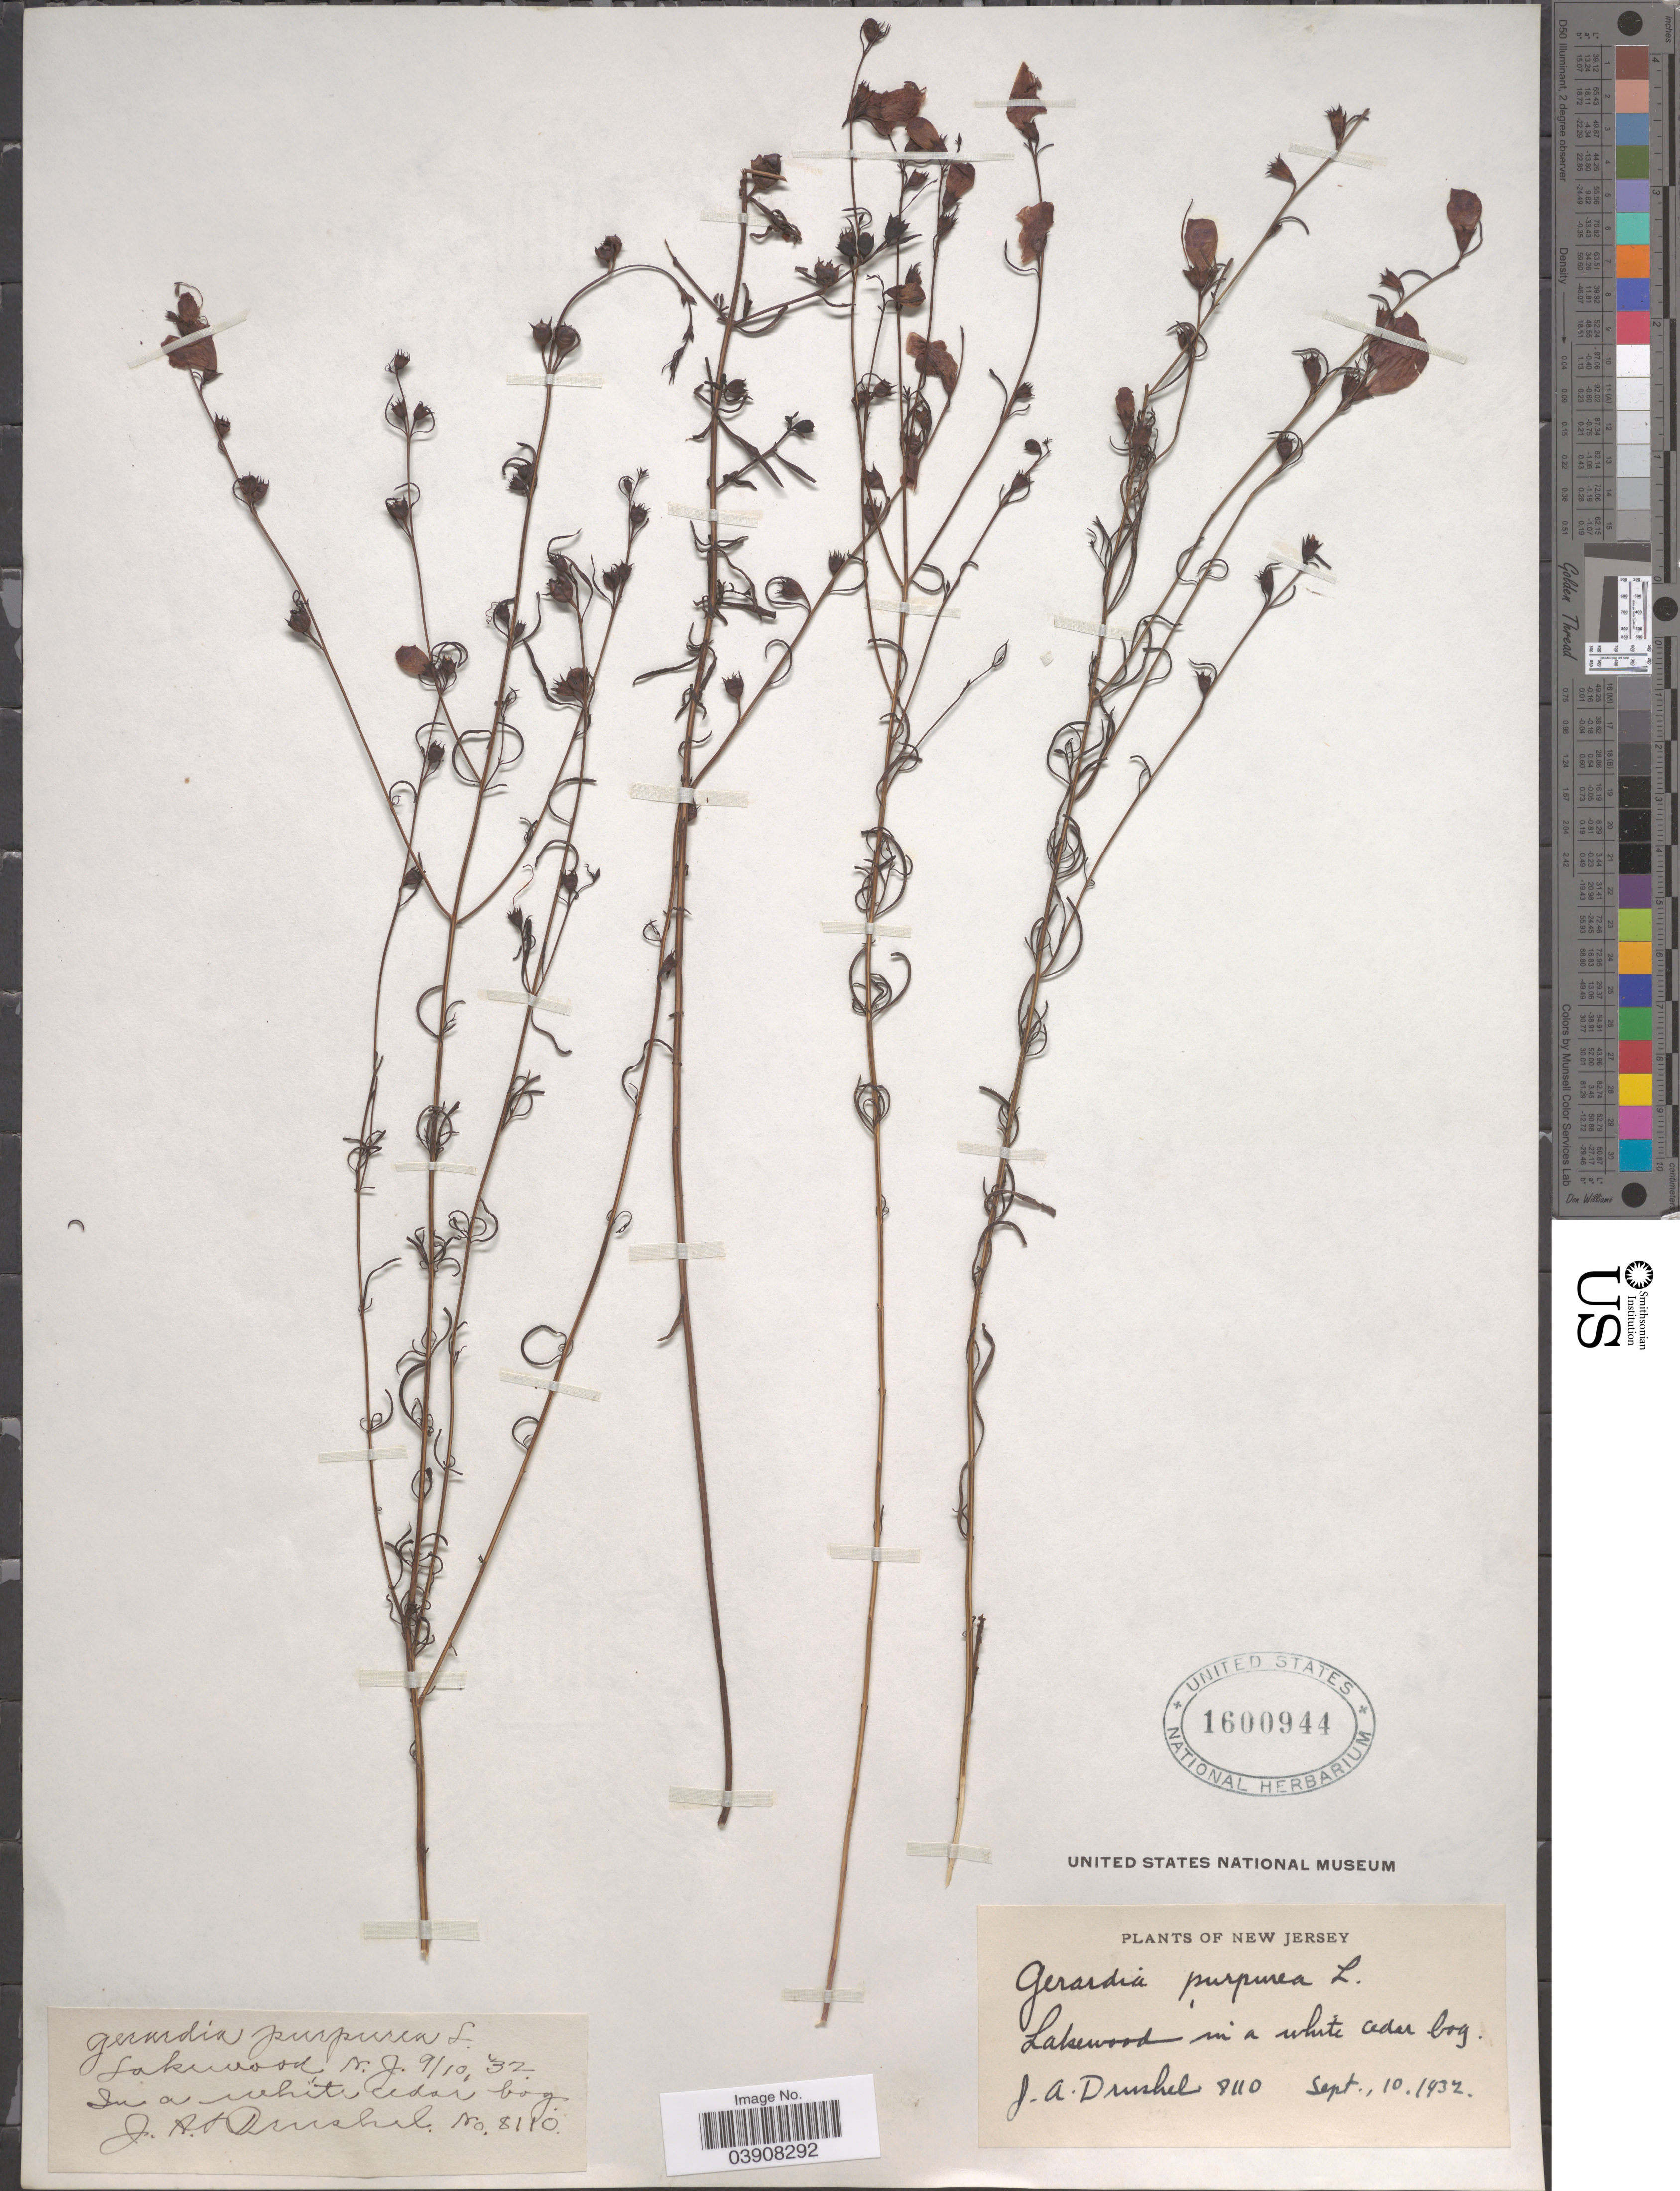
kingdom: Plantae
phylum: Tracheophyta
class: Magnoliopsida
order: Lamiales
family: Orobanchaceae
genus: Agalinis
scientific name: Agalinis purpurea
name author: (L.) Pennell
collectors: J. A. Drushel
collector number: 8110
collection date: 1932-09-10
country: United States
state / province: New Jersey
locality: Lakewood. In a white cedar bog.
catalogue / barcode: US 1600944